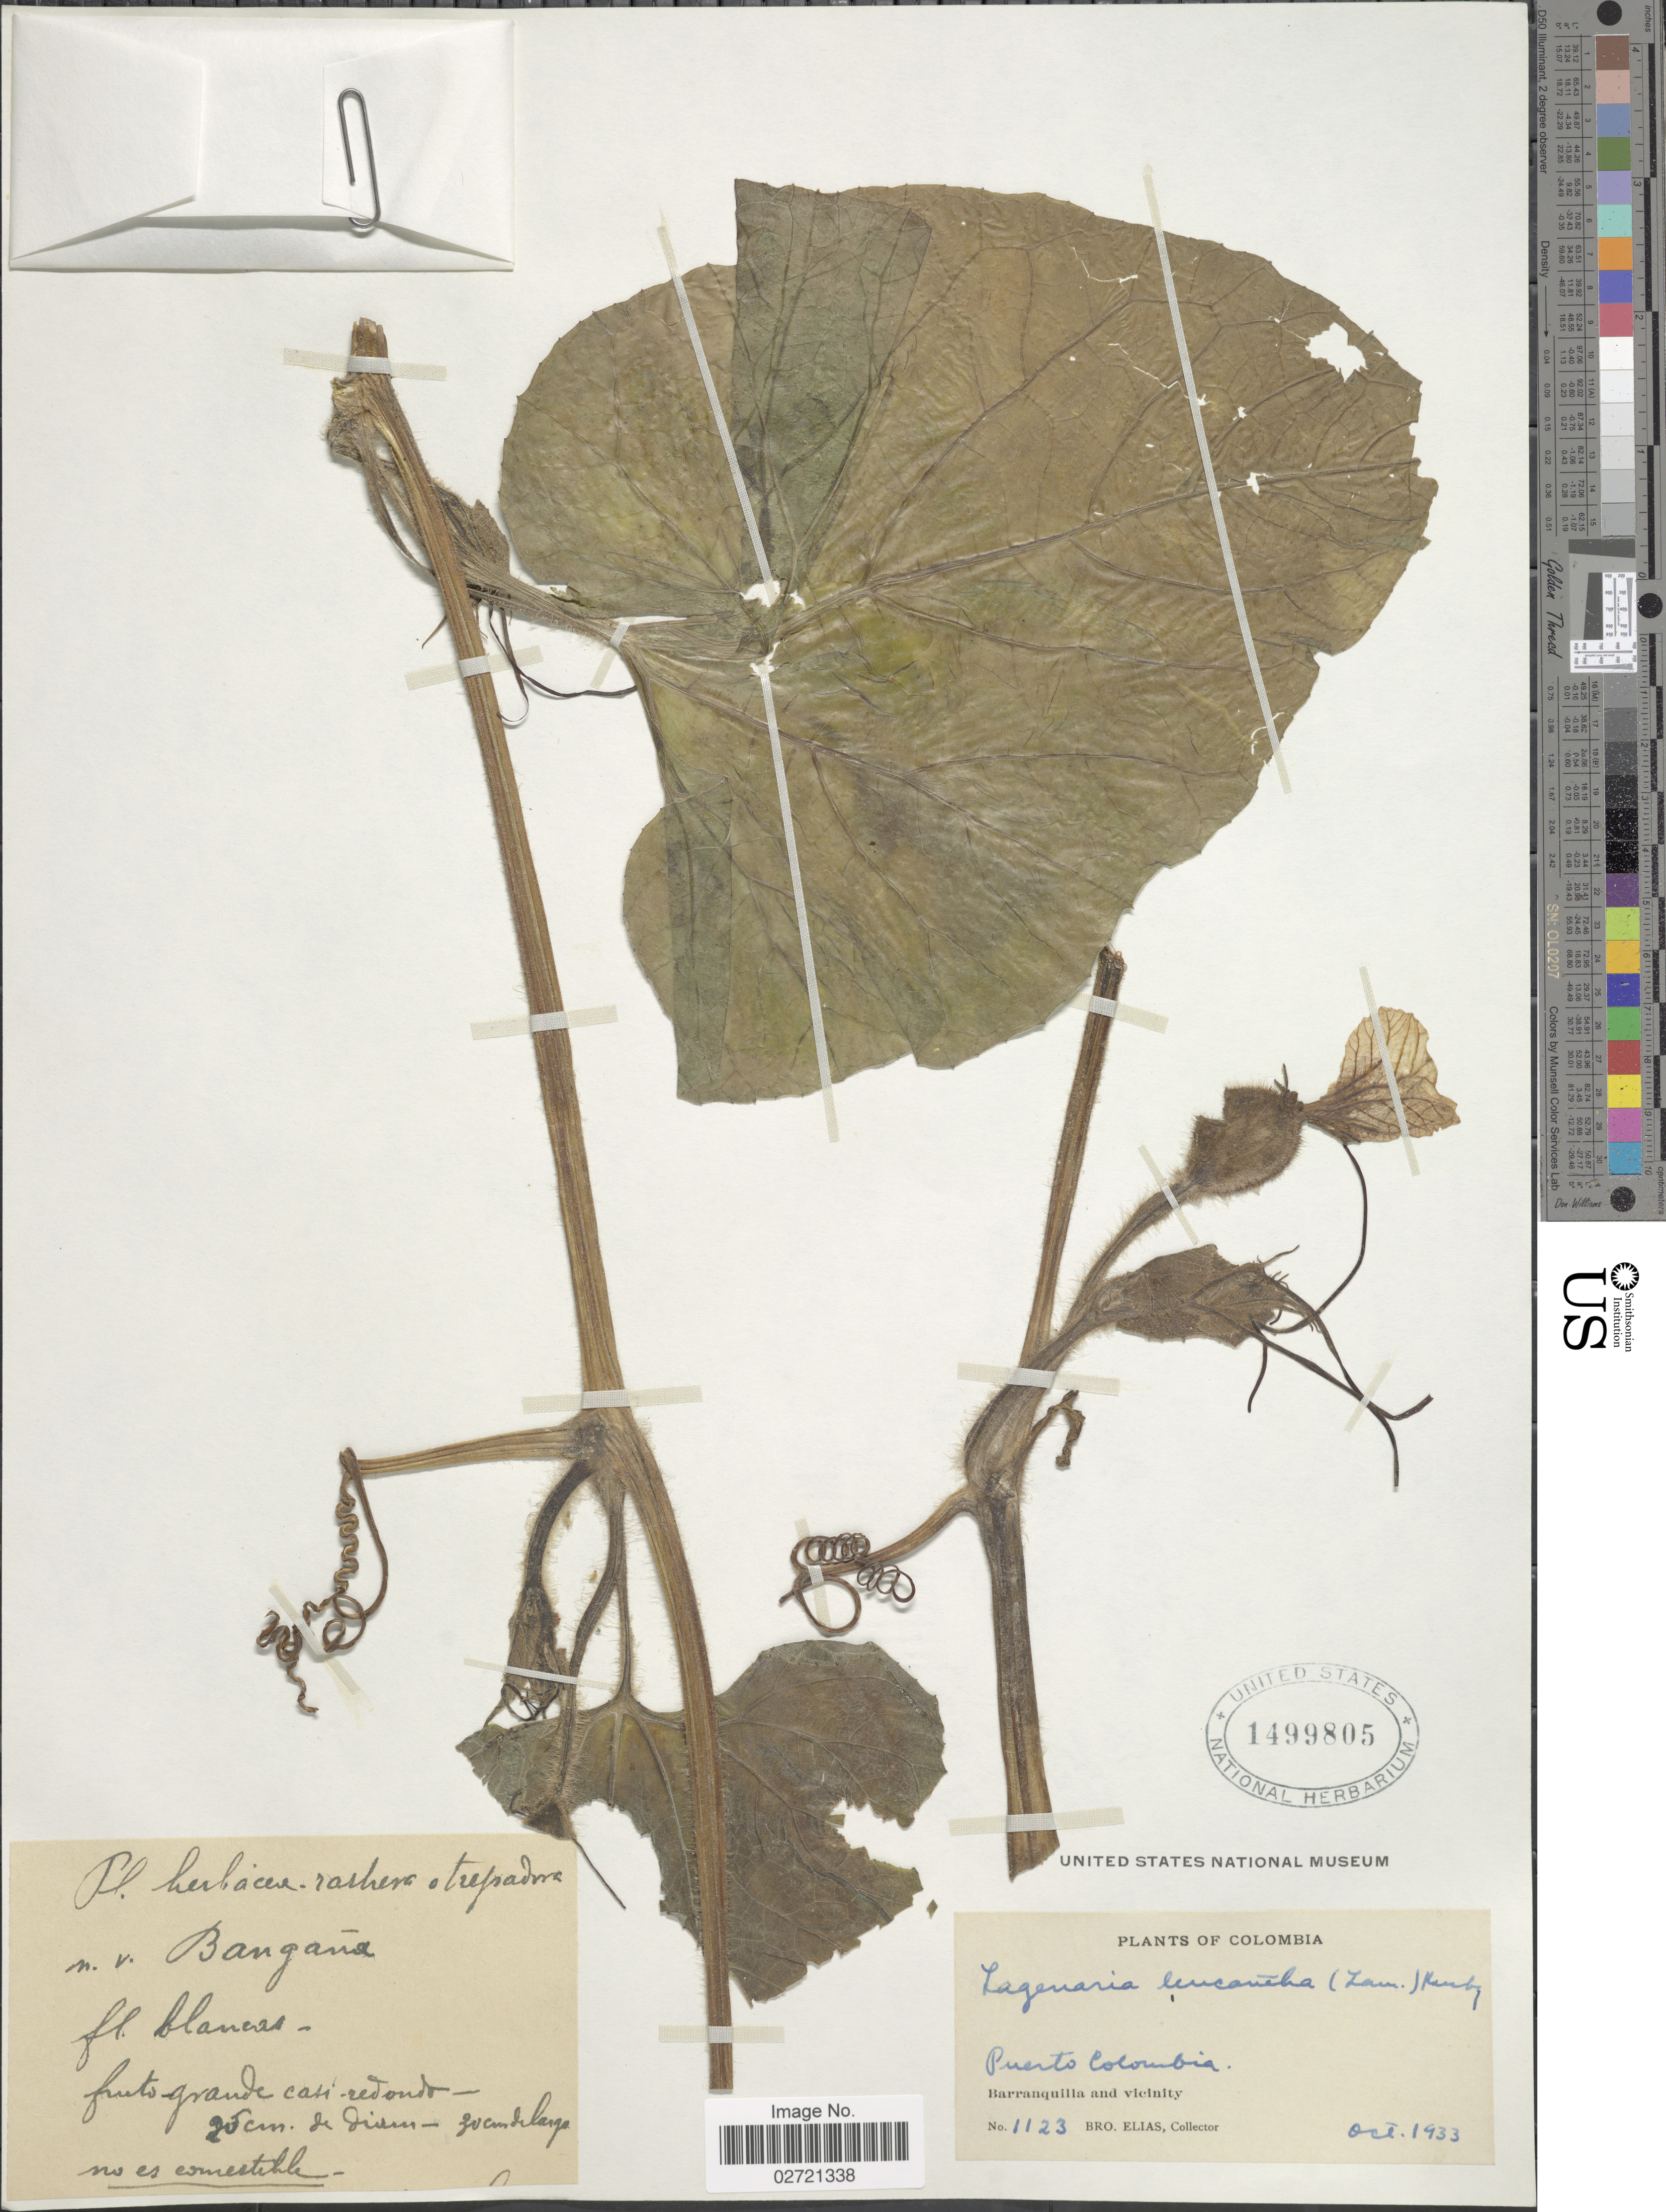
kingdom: Plantae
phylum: Tracheophyta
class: Magnoliopsida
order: Cucurbitales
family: Cucurbitaceae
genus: Lagenaria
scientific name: Lagenaria siceraria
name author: (Molina) Standl.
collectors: Bro. Elias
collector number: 1123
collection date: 1933-10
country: Colombia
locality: Puerto Colombia, Barranquilla and vicinity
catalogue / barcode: US 1499805